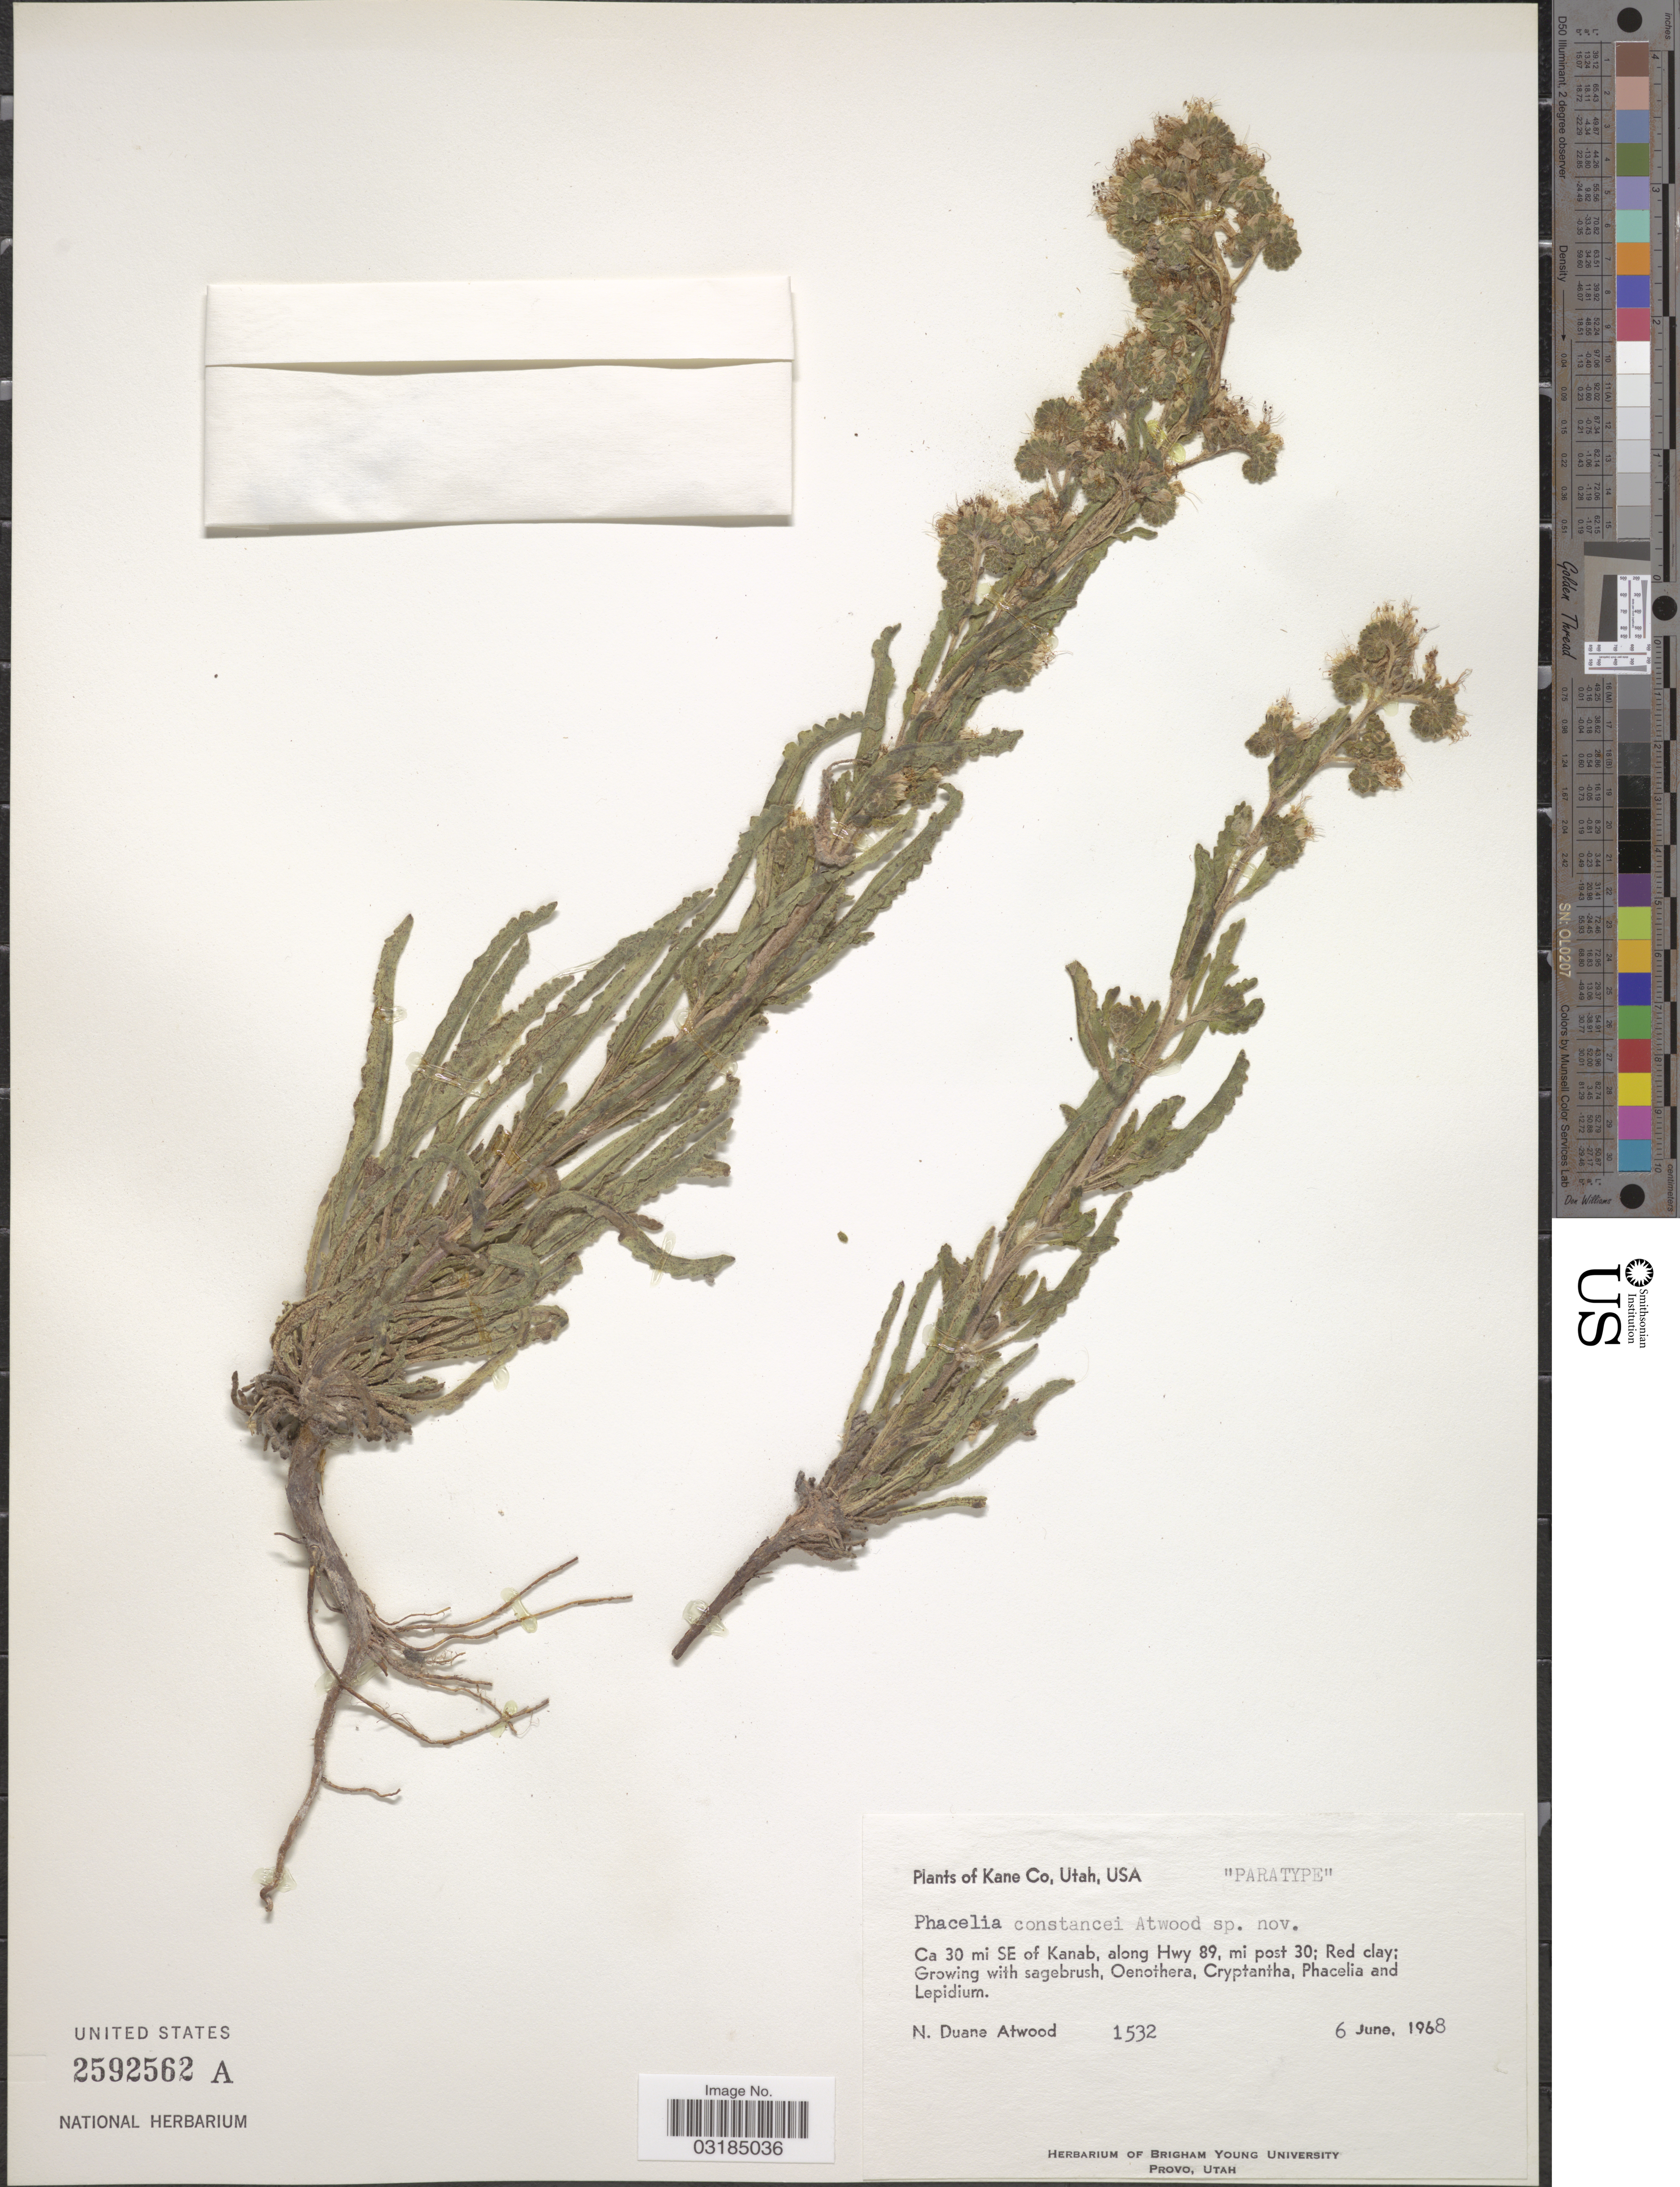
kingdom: Plantae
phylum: Tracheophyta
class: Magnoliopsida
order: Boraginales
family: Hydrophyllaceae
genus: Phacelia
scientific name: Phacelia constancei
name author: Atwood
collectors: N. Atwood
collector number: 1532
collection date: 1968-06-06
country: United States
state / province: Utah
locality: Kane Co. Ca 30 mi SE of Kanab, along Hwy 89, mi post 30.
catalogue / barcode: US 2592562A